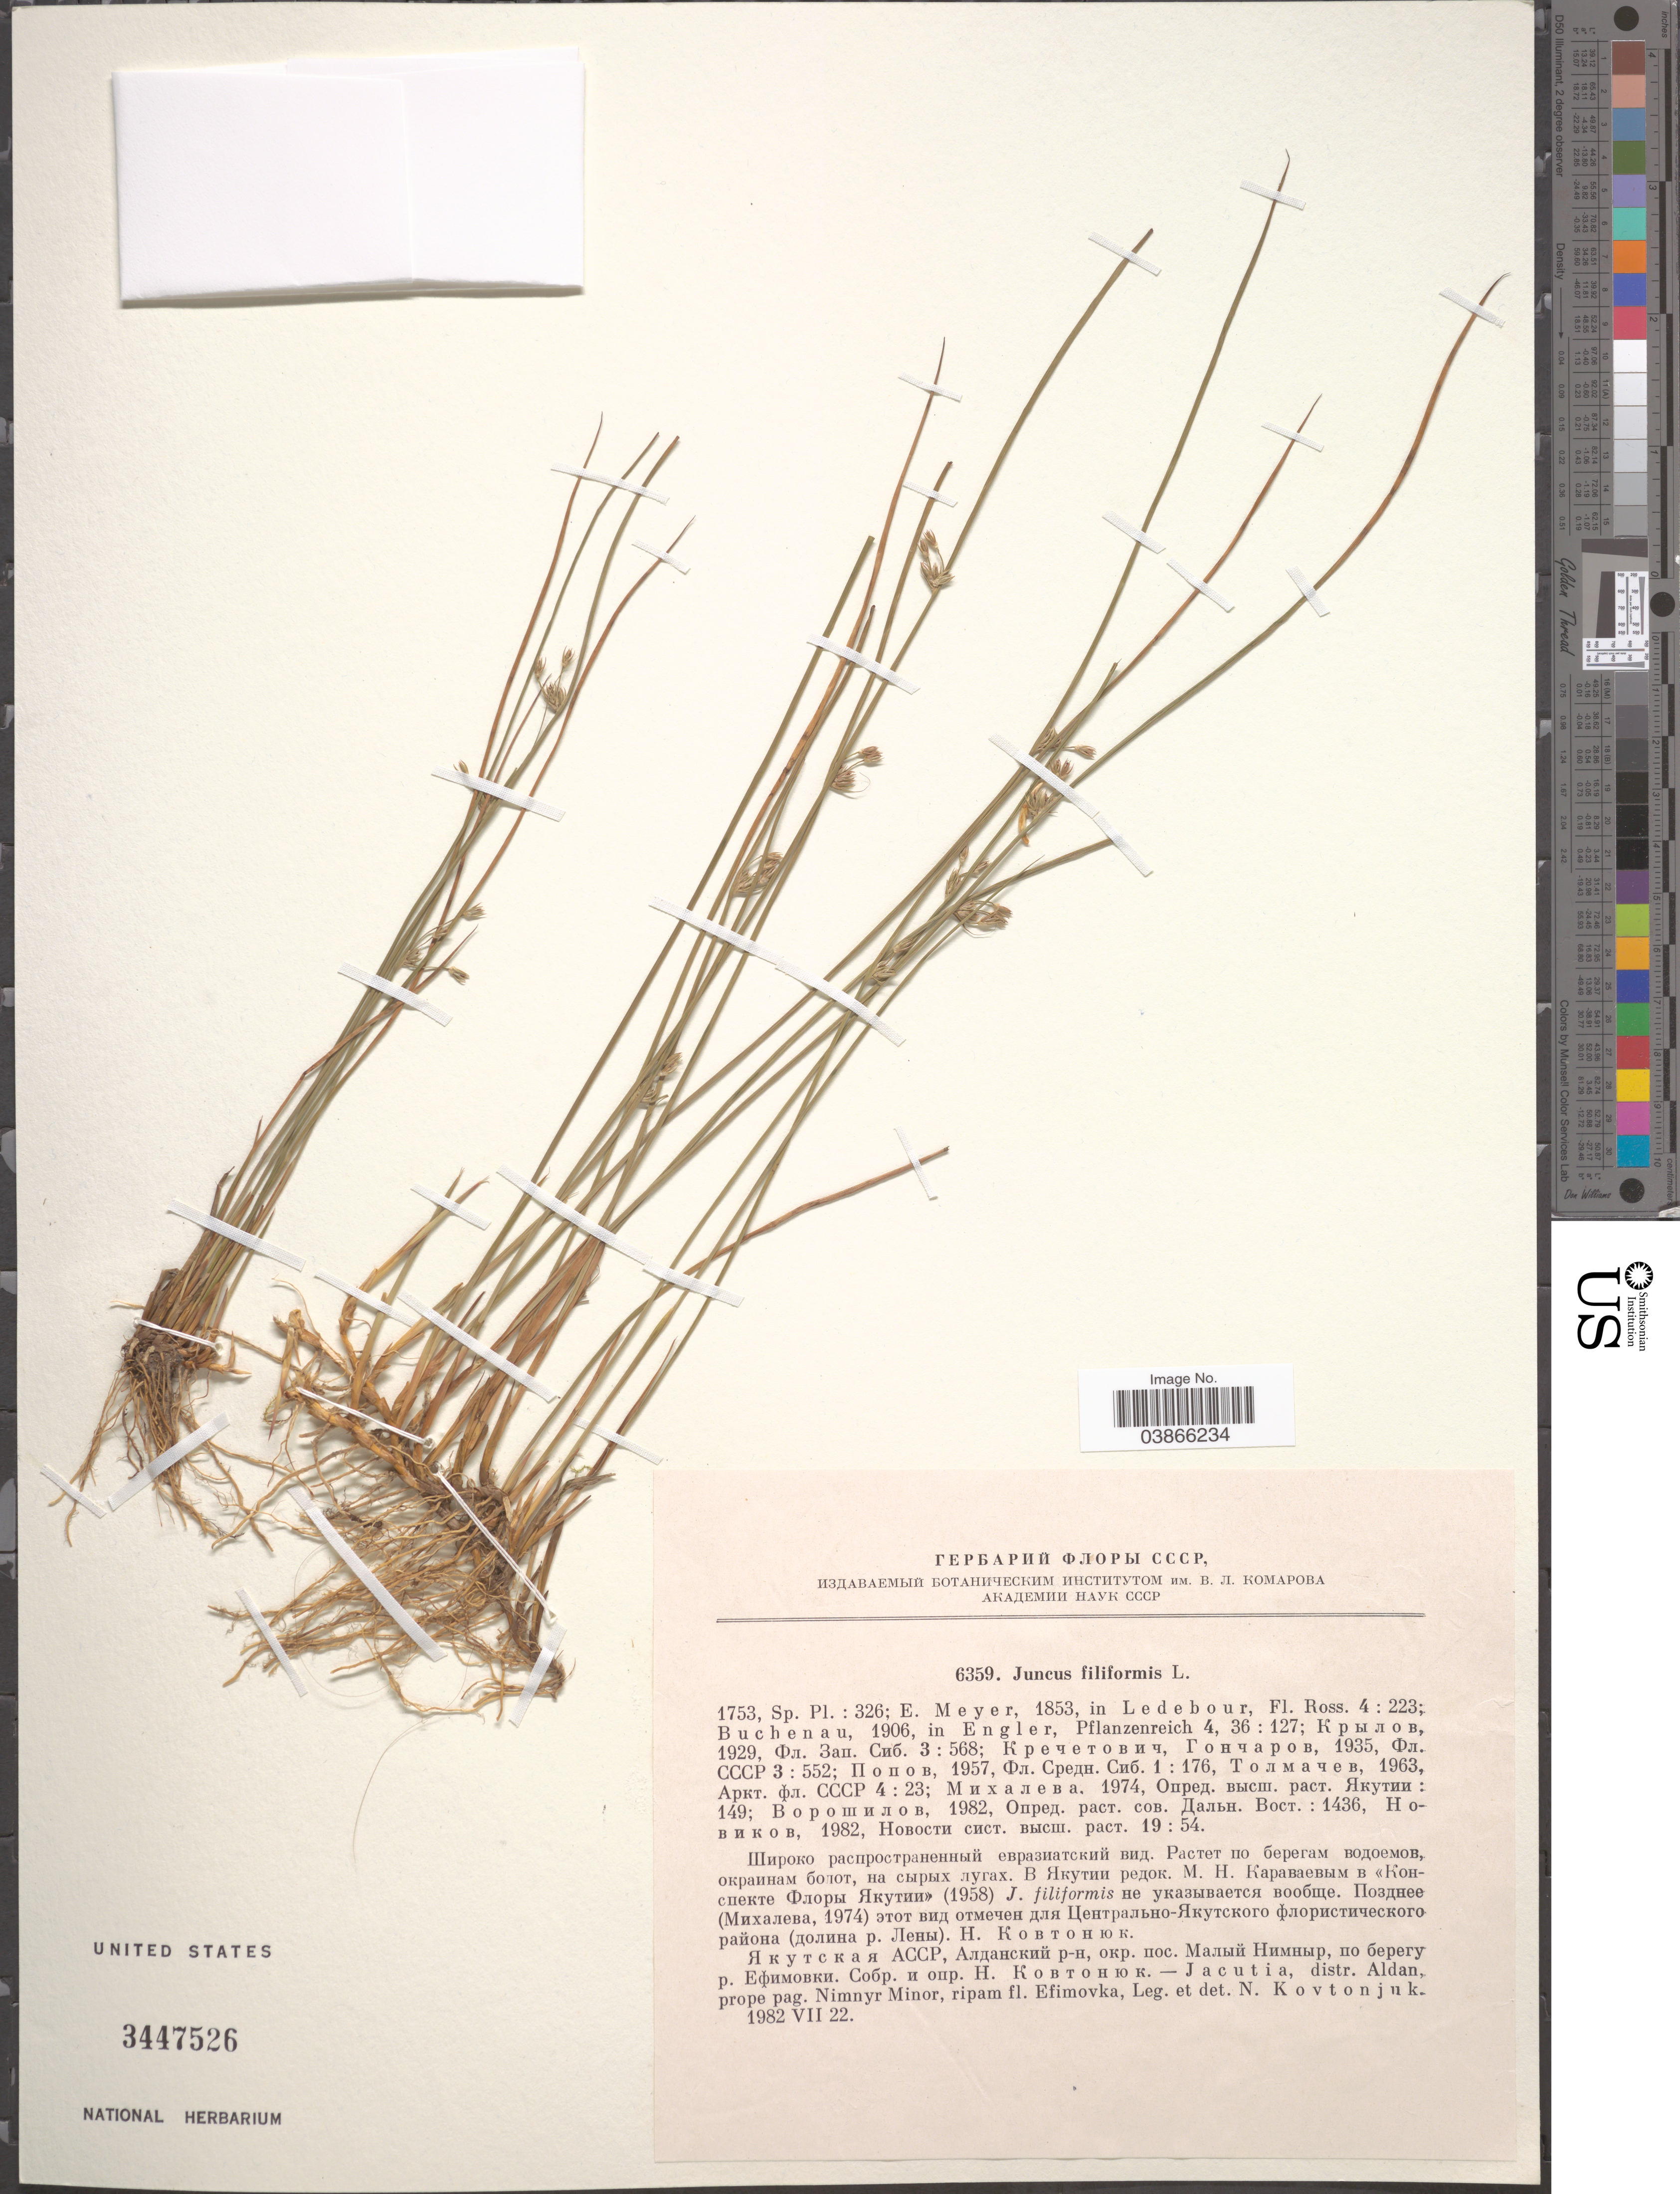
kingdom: Plantae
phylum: Tracheophyta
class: Liliopsida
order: Poales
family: Juncaceae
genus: Juncus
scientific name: Juncus filiformis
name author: L.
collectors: N. Kovtonjuk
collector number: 6359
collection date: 1982-07-22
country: Russian Federation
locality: Jacutia, distr. Aldan, prope pag. Nimnyr Minor, ripam fl. Efimovka.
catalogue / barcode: US 3447526